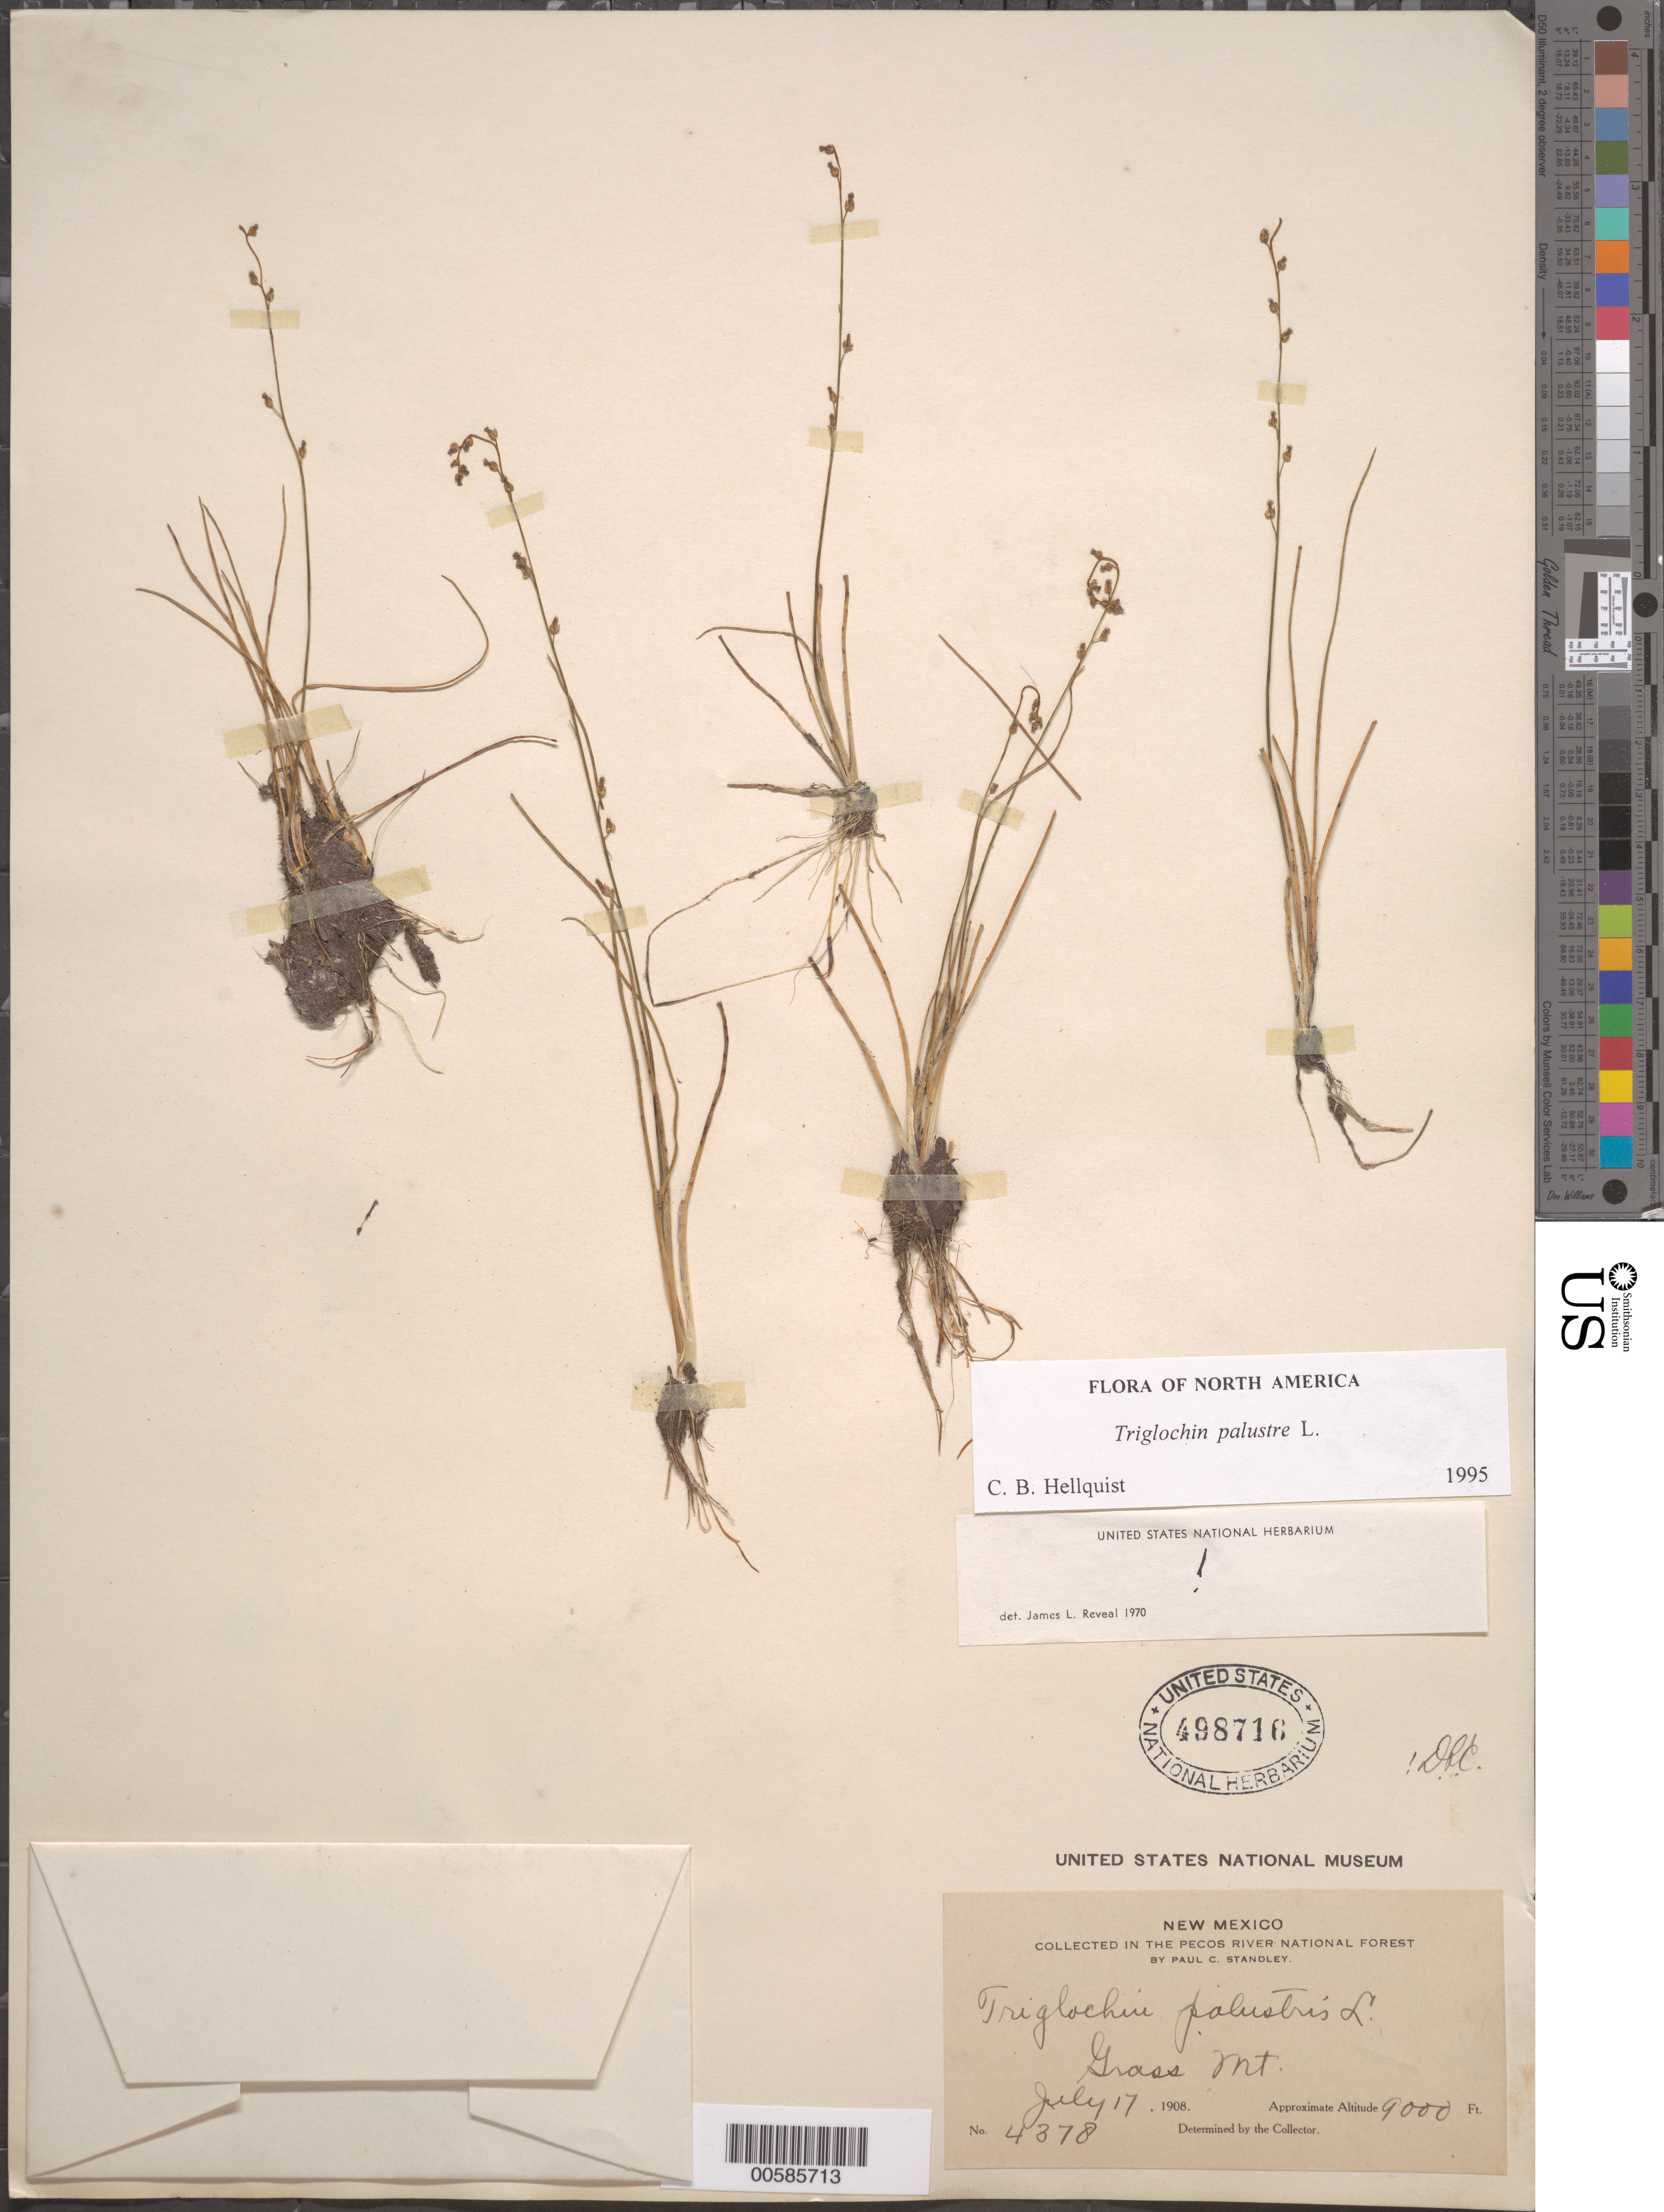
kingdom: Plantae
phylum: Tracheophyta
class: Liliopsida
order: Alismatales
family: Juncaginaceae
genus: Triglochin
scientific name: Triglochin palustris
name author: L.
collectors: P. C. Standley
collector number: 4378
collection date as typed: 17 Jul 1908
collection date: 1908-07-17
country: United States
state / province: New Mexico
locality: The Pecos River National Forest, Grass Mt.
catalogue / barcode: US 498716